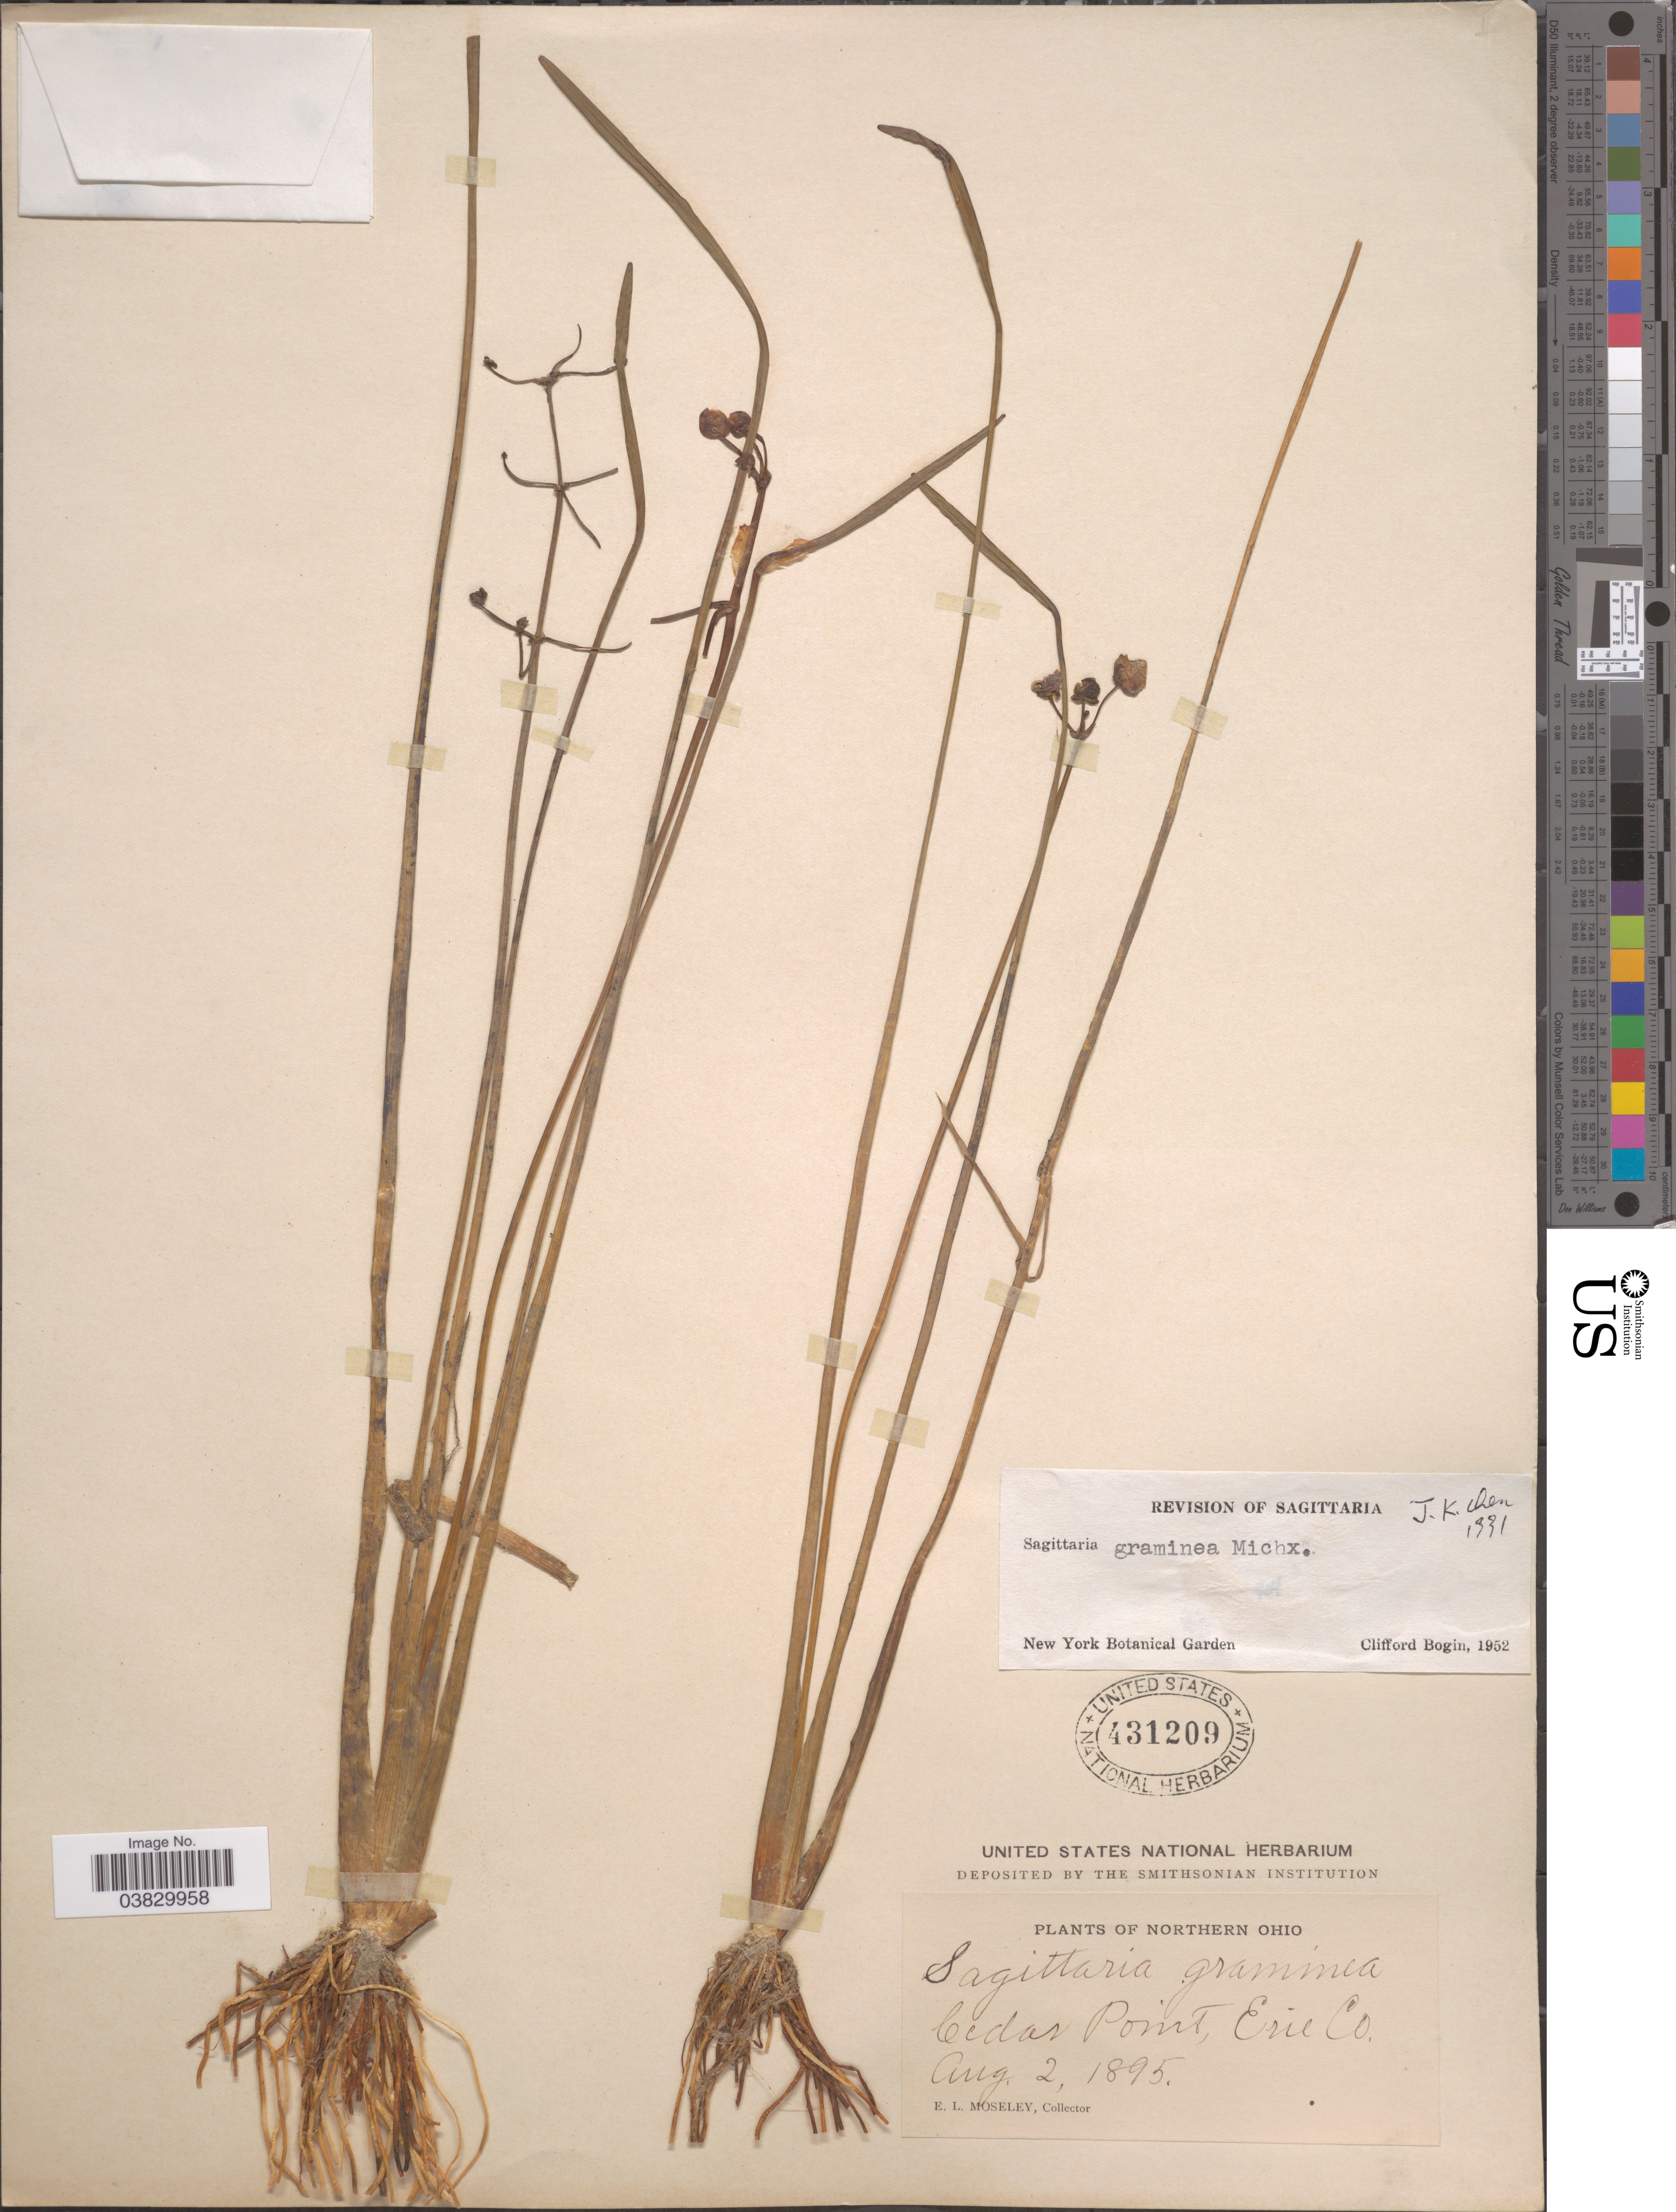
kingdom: Plantae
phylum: Tracheophyta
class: Liliopsida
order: Alismatales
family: Alismataceae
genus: Sagittaria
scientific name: Sagittaria graminea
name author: Michx.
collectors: E. Moseley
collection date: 1895-08-02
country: United States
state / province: Ohio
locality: Northern Ohio. Cedar Point, Erie Co.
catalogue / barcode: US 431209